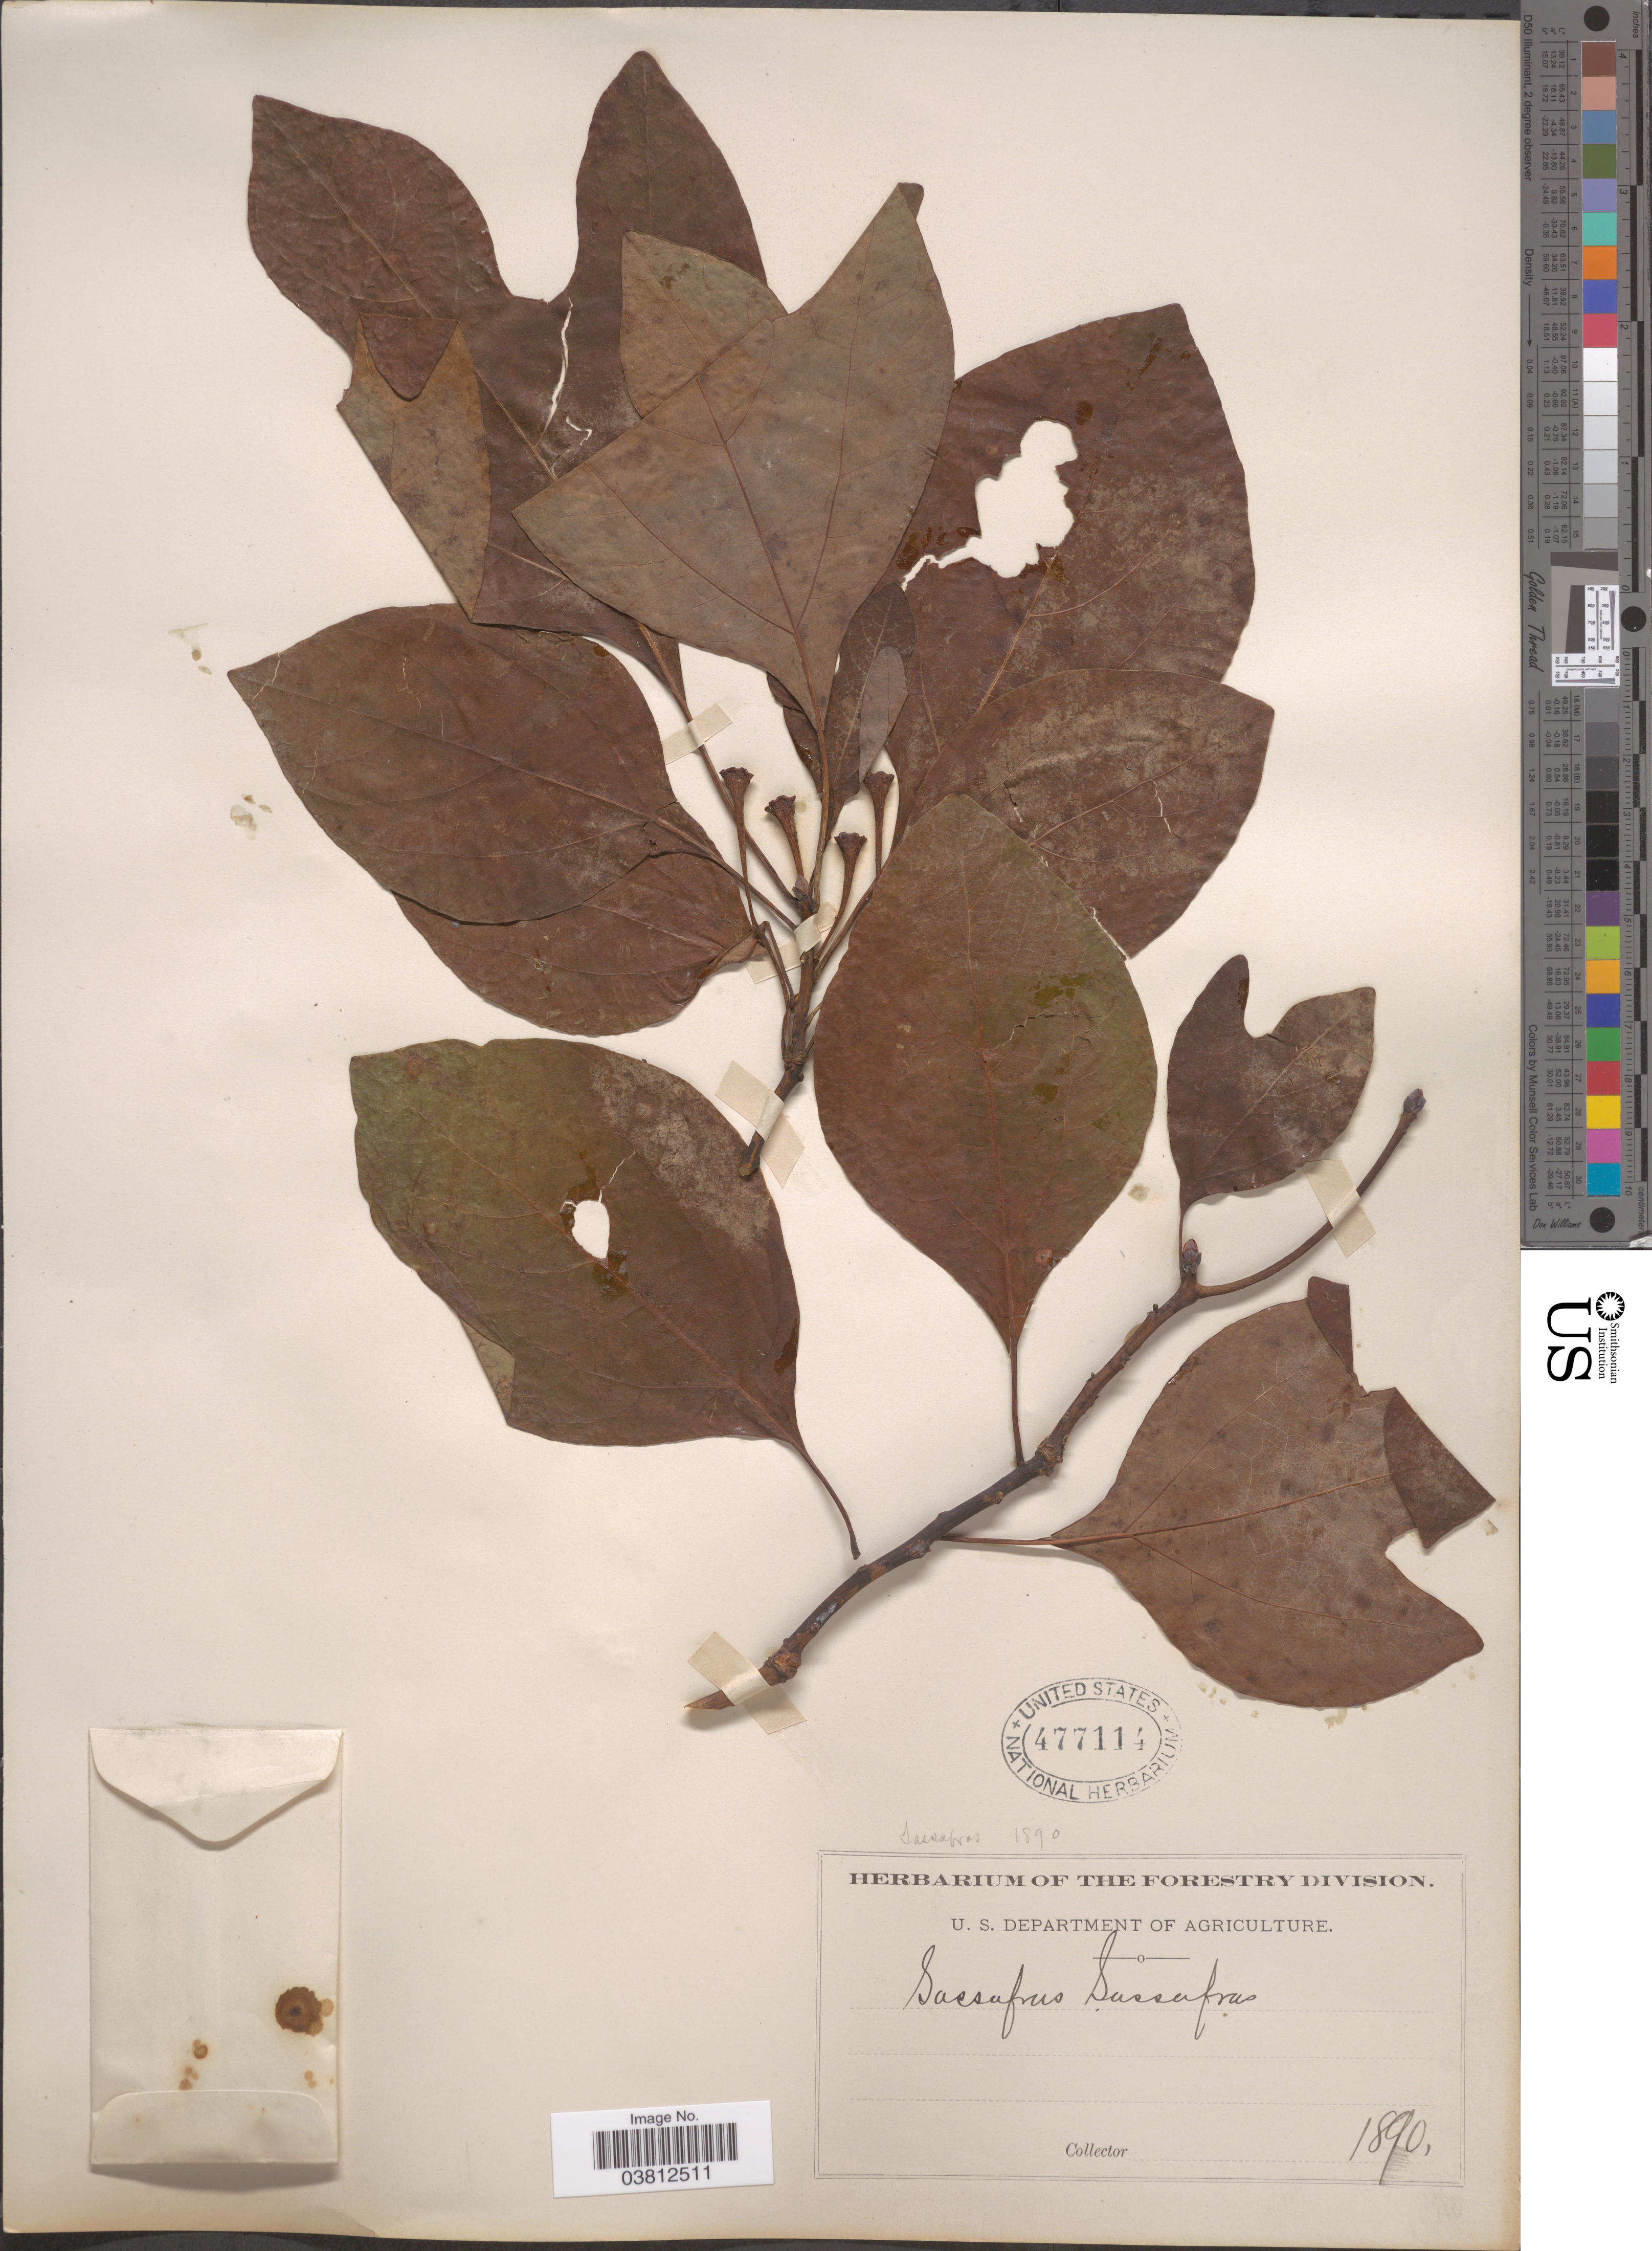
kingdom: Plantae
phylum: Tracheophyta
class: Magnoliopsida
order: Laurales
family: Lauraceae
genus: Sassafras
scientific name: Sassafras albidum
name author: (Nutt.) Nees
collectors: Ex herb. of the Forestry Division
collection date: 1890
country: United States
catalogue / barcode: US 477114